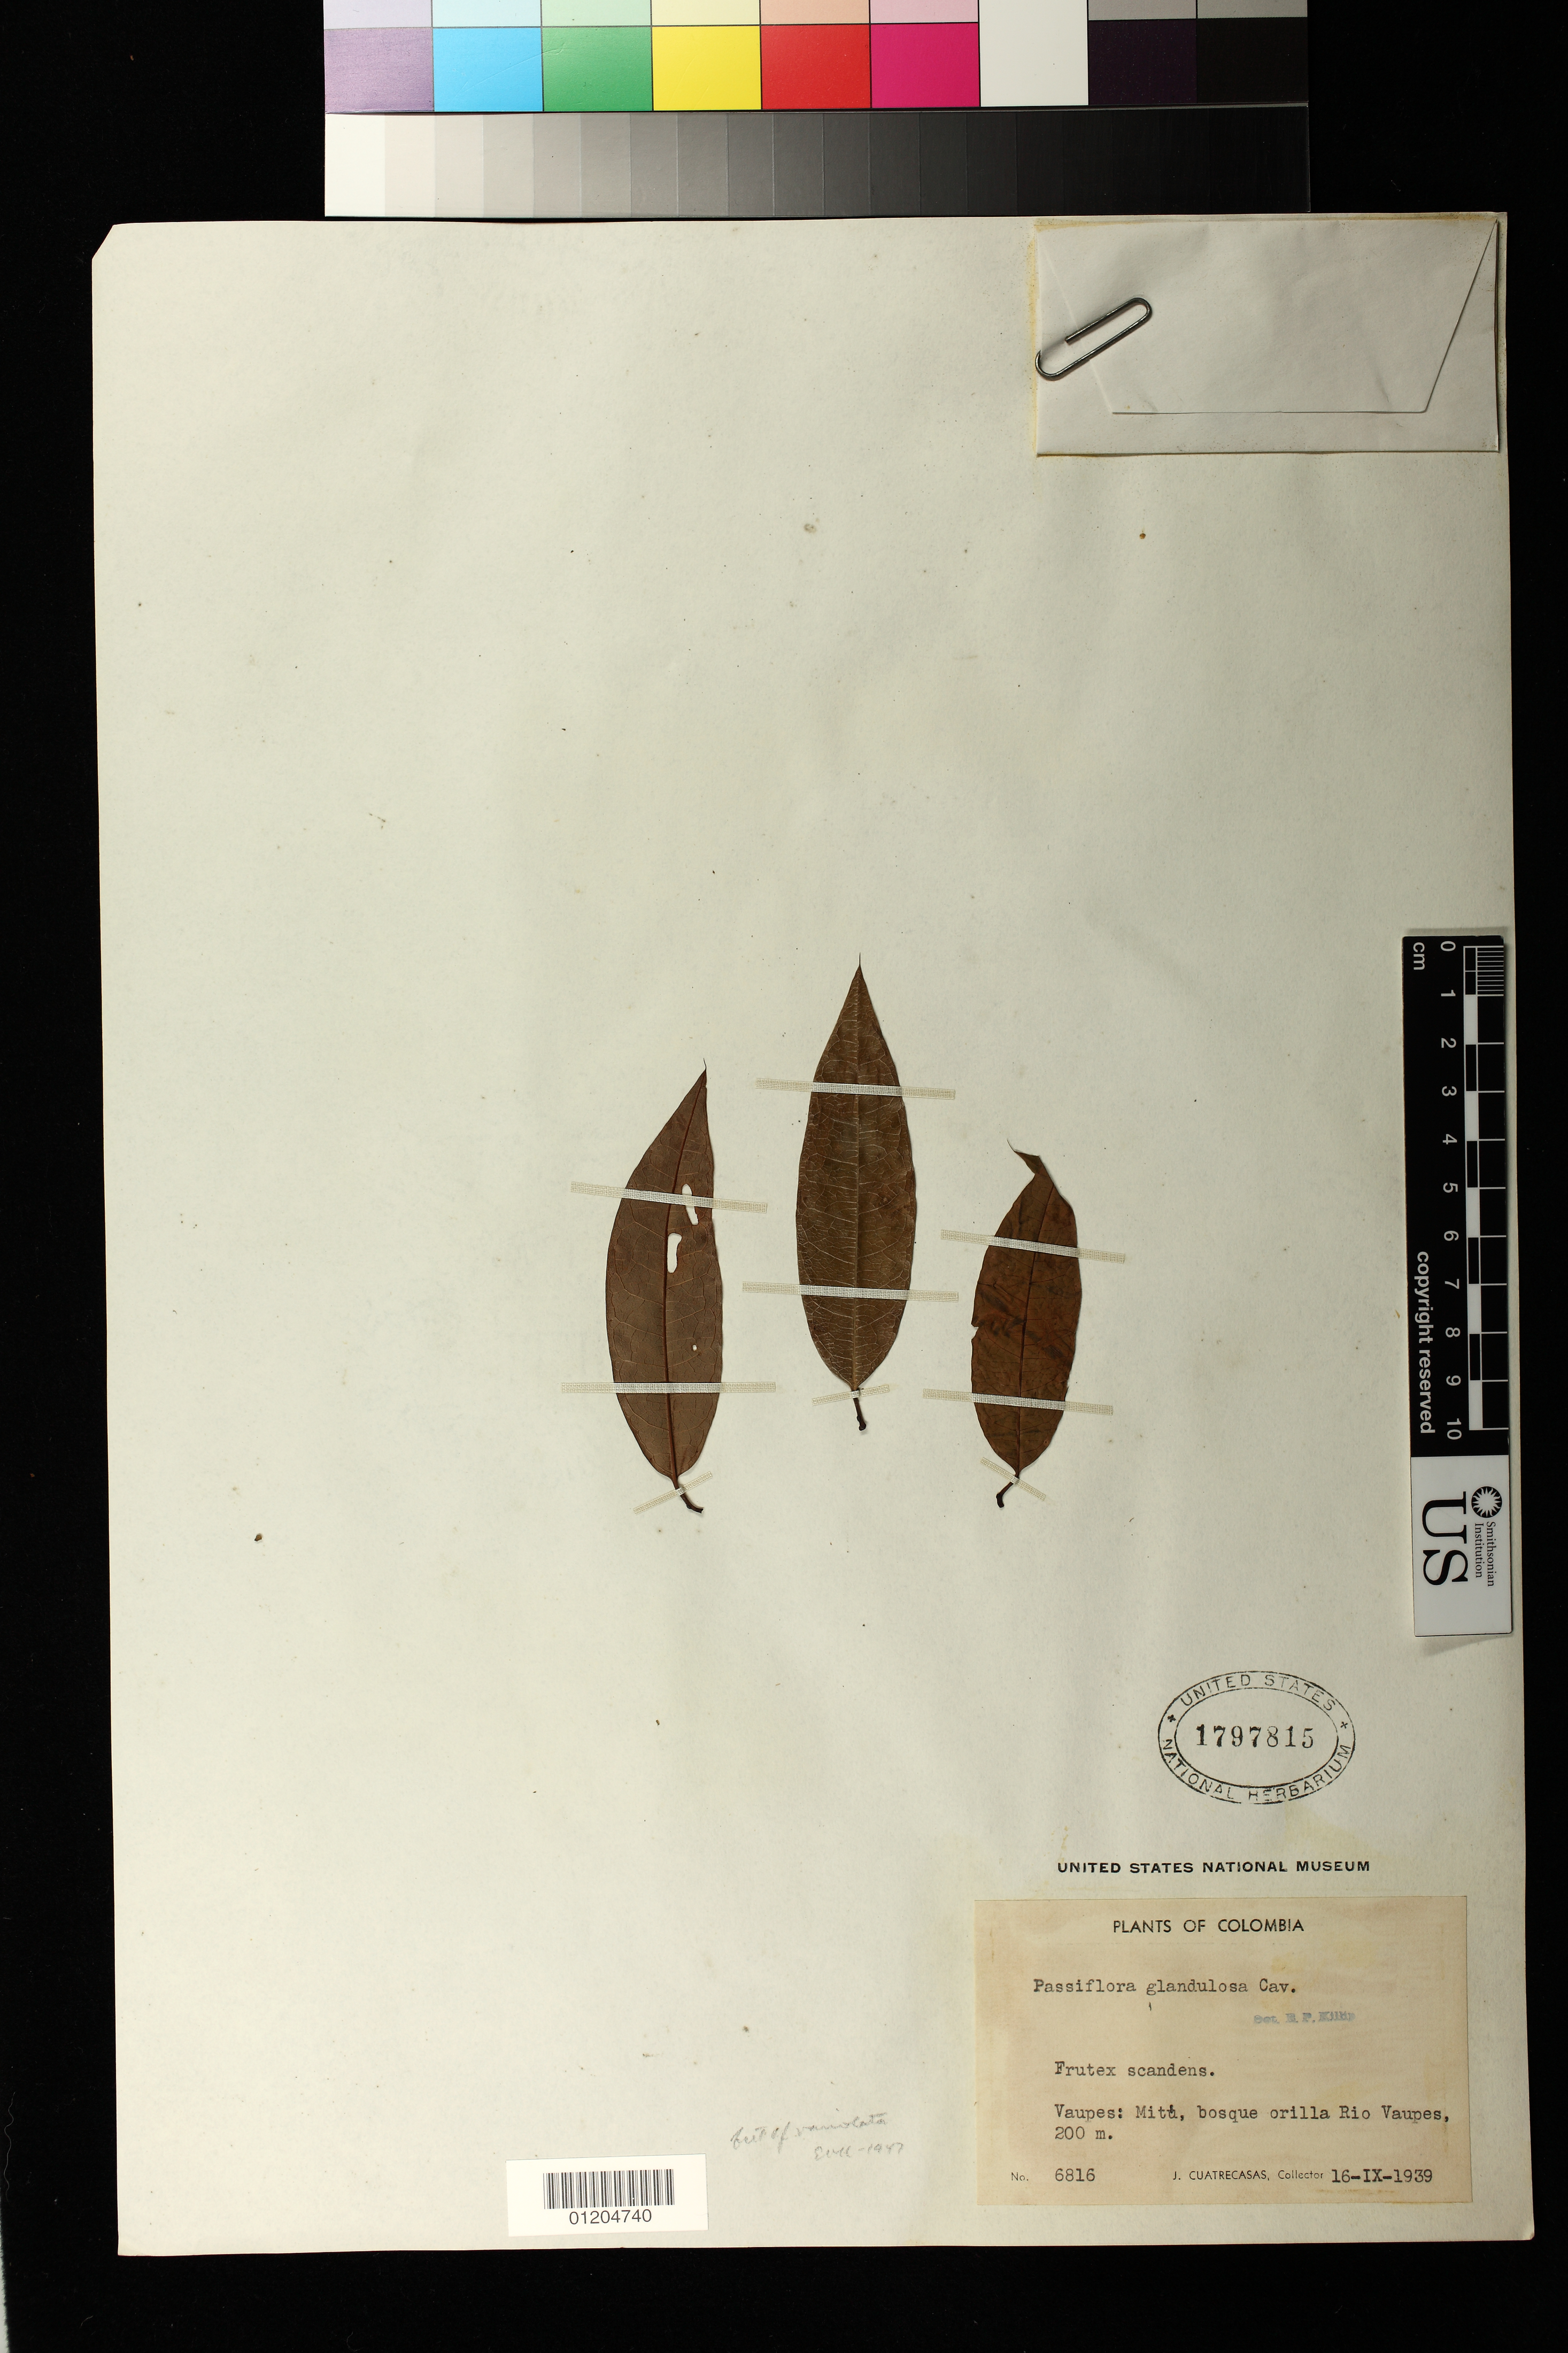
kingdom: Plantae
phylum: Tracheophyta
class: Magnoliopsida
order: Malpighiales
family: Passifloraceae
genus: Passiflora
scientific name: Passiflora variolata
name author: Poepp. & Endl.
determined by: Escobar, L. K. A. de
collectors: J. Cuatrecasas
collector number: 6816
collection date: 1939-09-16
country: Colombia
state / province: Vaupes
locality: Mitu, bosque orilla Rio Vaupes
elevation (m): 200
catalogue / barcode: US 1797815